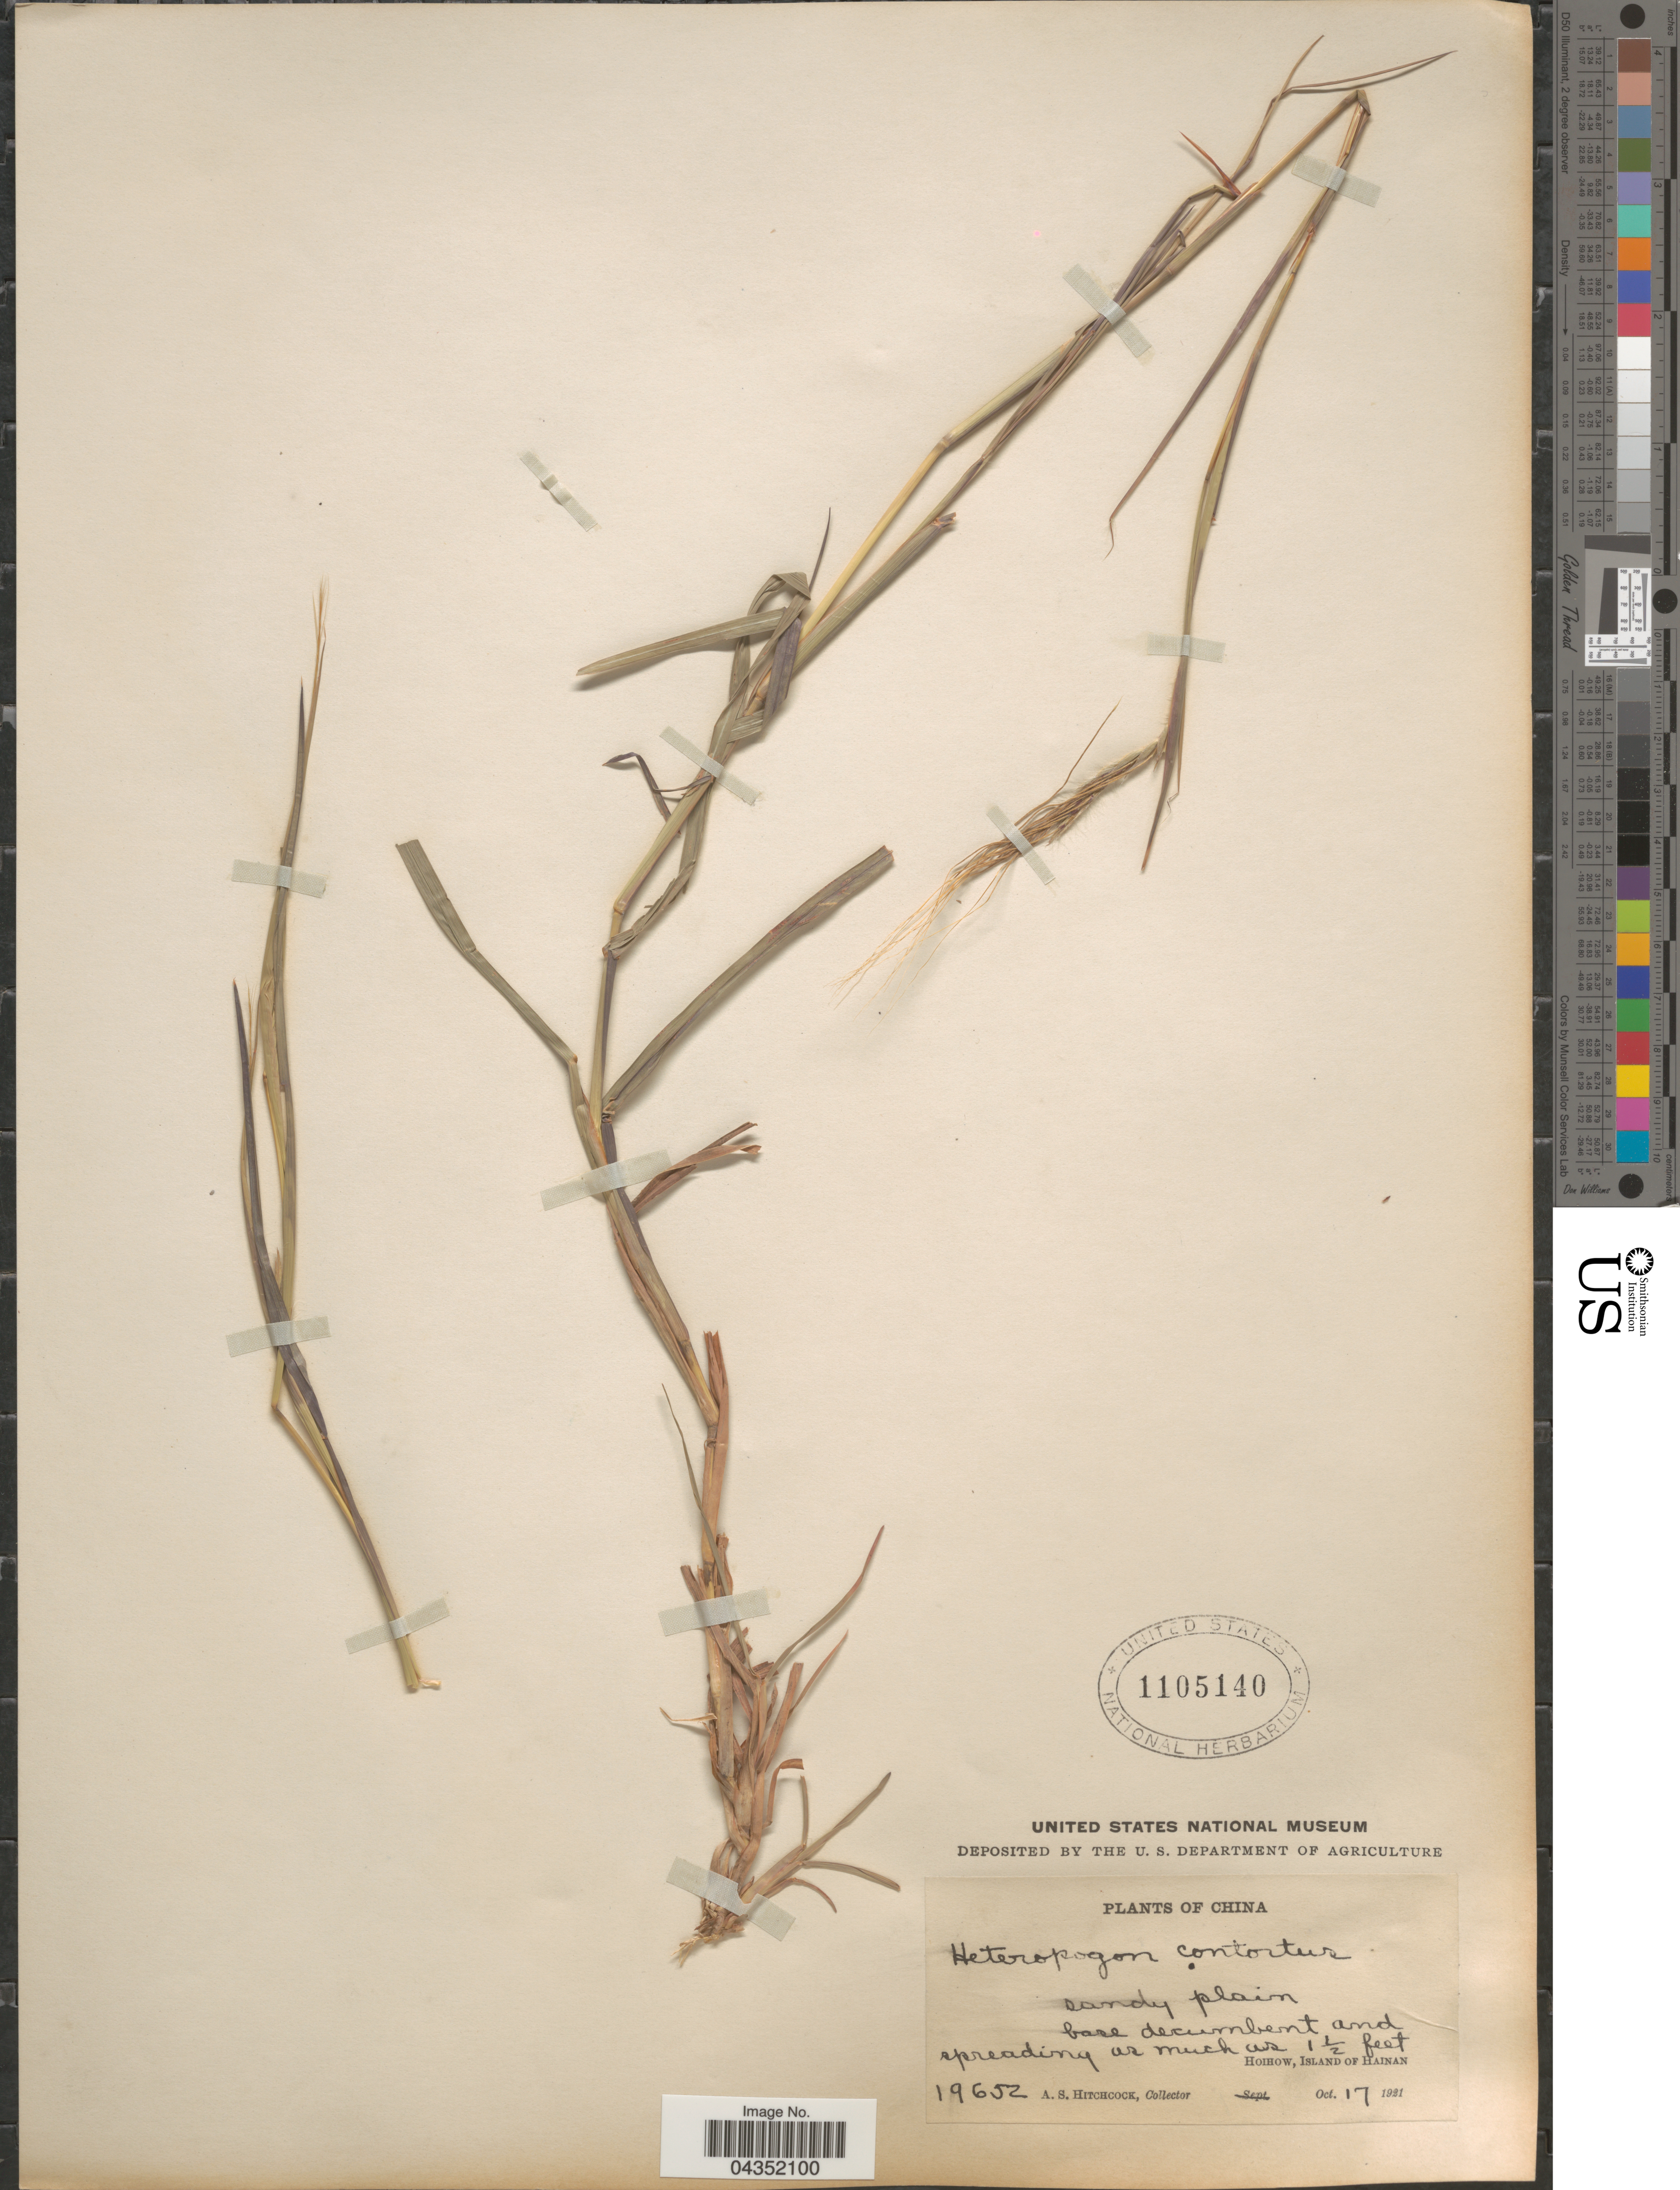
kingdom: Plantae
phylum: Tracheophyta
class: Liliopsida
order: Poales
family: Poaceae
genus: Heteropogon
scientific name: Heteropogon contortus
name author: (L.) P. Beauv. ex Roem. & Schult.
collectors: A. S. Hitchcock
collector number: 19652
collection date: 1921-10-17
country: China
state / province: Hainan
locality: Hoihow, Island of Hainan.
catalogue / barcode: US 1105140